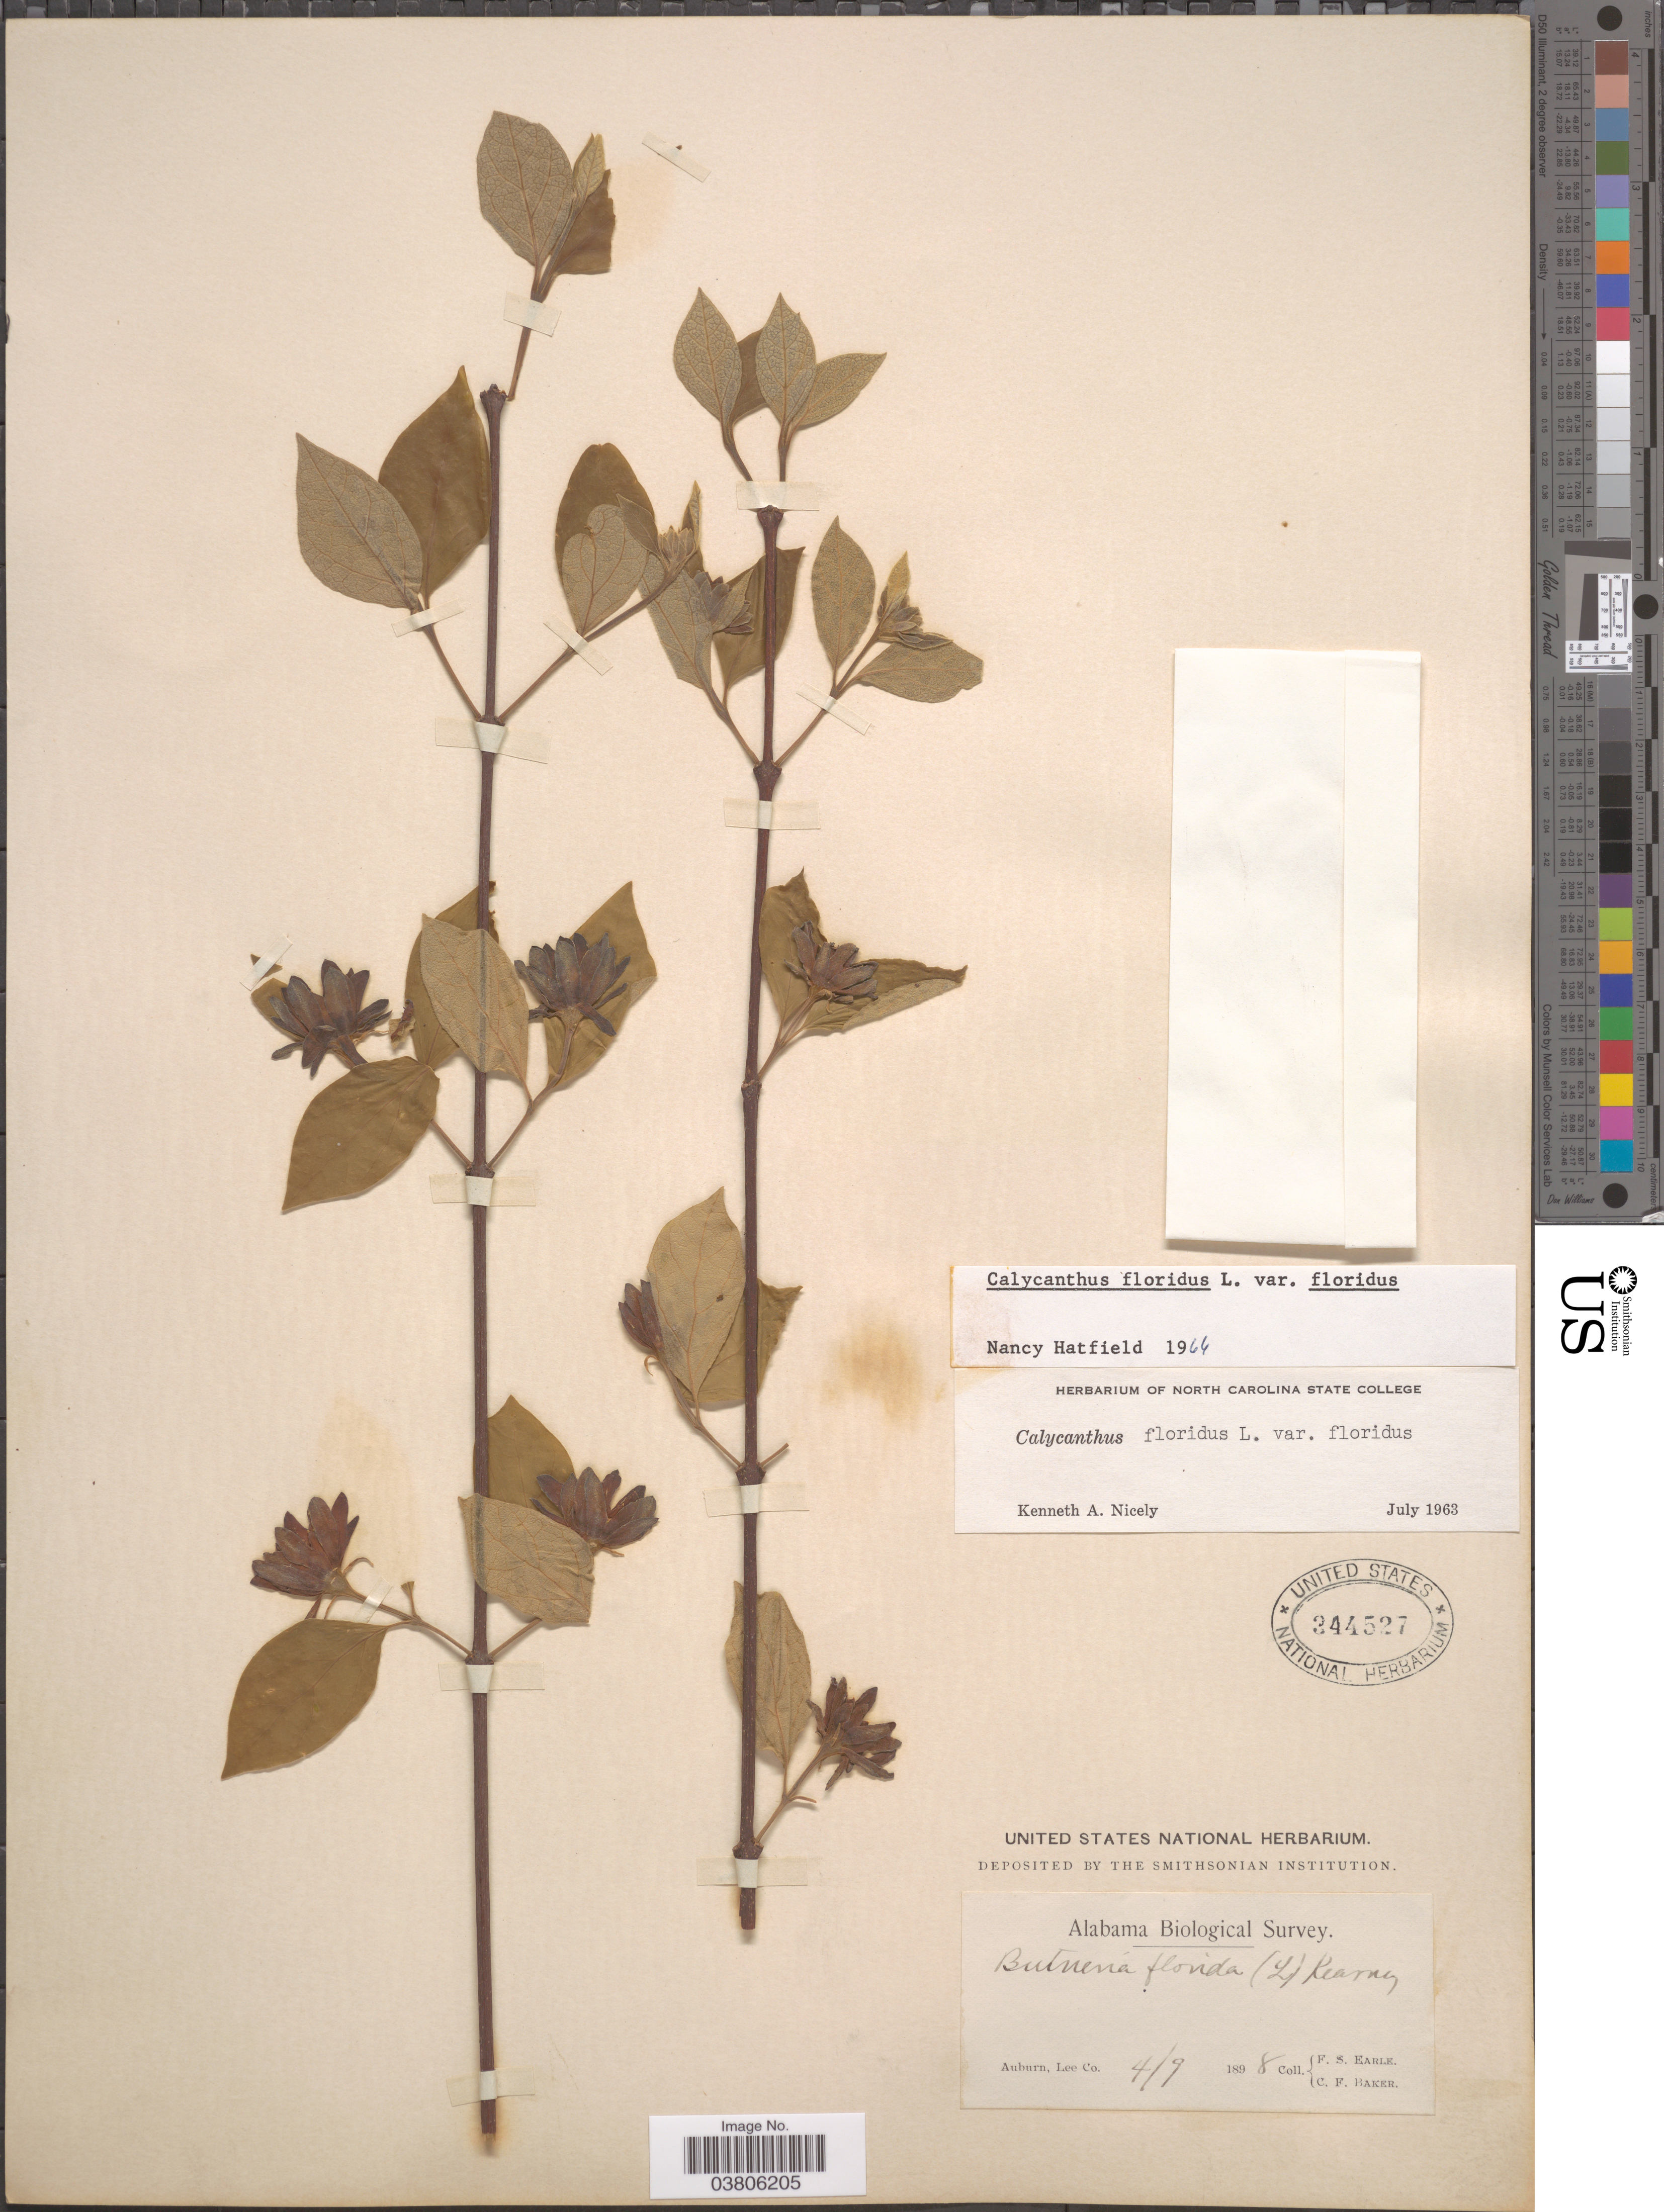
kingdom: Plantae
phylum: Tracheophyta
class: Magnoliopsida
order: Laurales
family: Calycanthaceae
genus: Calycanthus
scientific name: Calycanthus floridus var. floridus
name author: L.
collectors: F. S. Earle & C. F. Baker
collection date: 1898-09-04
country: United States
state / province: Alabama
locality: Auburn, Lee Co.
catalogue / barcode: US 344527